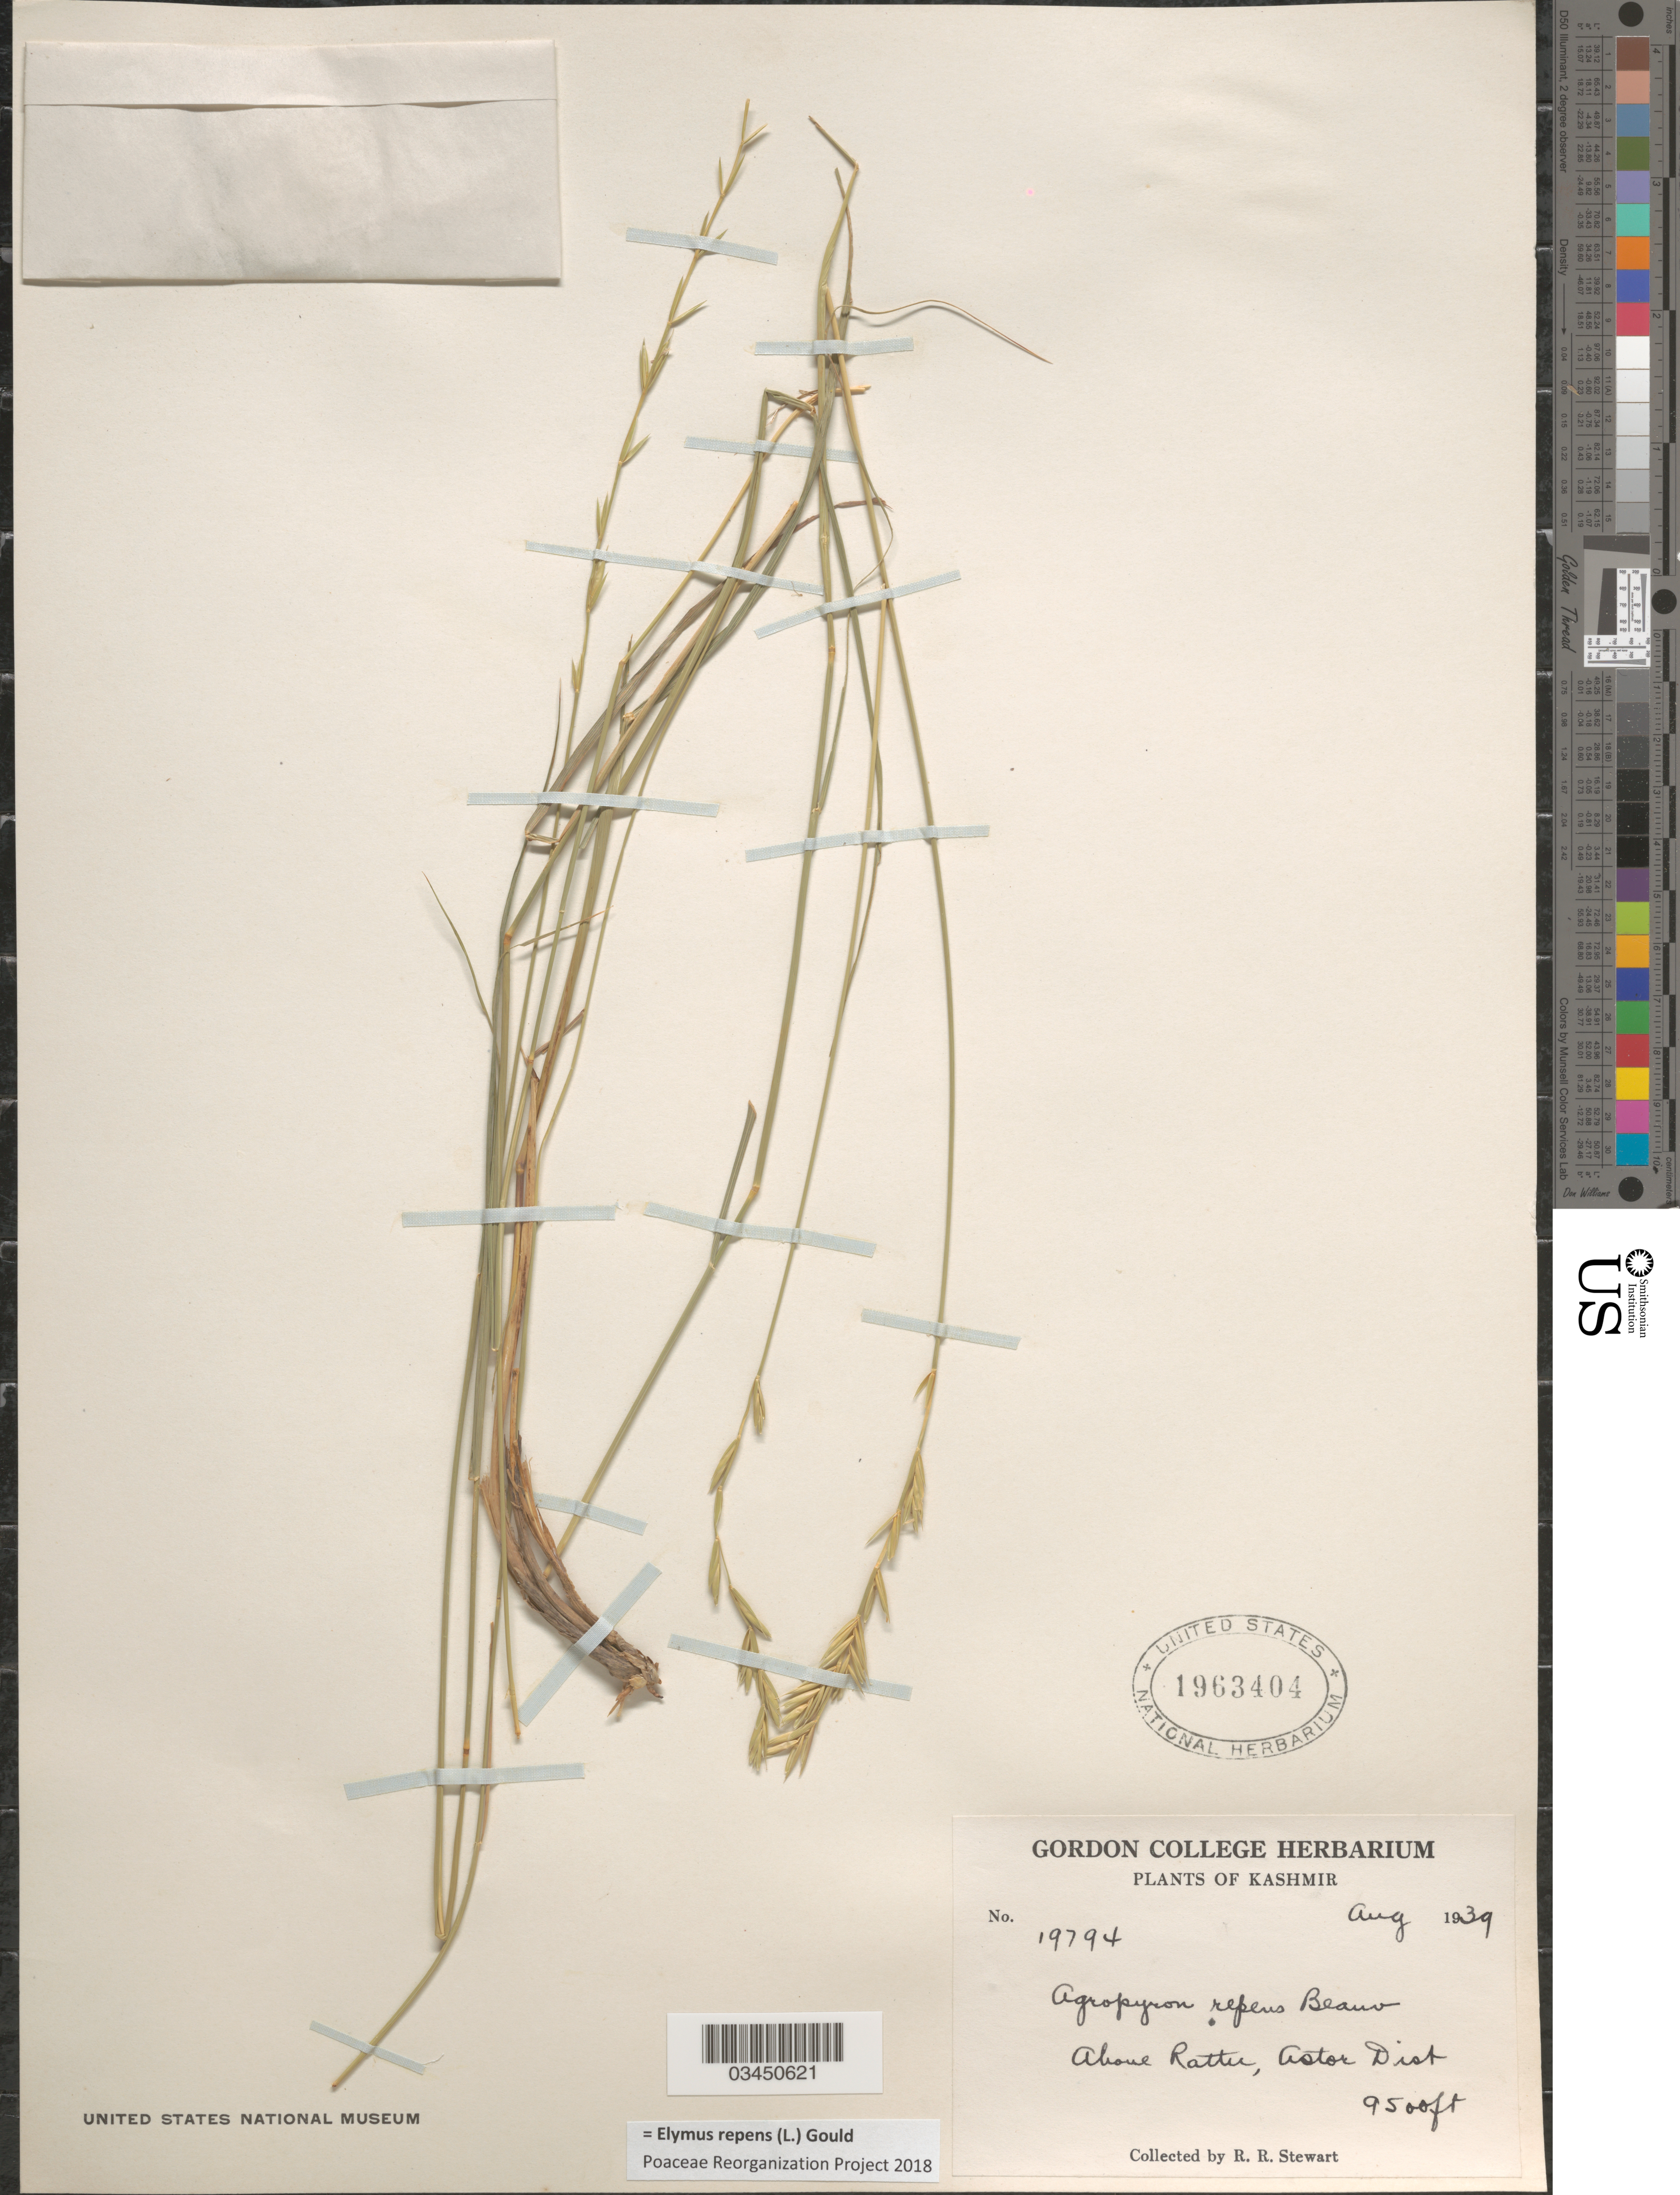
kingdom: Plantae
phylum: Tracheophyta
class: Liliopsida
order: Poales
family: Poaceae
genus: Elymus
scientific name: Elymus repens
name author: (L.) Gould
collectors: R. Stewart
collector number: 19794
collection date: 1939-08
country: India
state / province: Jammu and Kashmir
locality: Above Ratter, Astor Dist.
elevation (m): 2896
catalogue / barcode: US 1963404